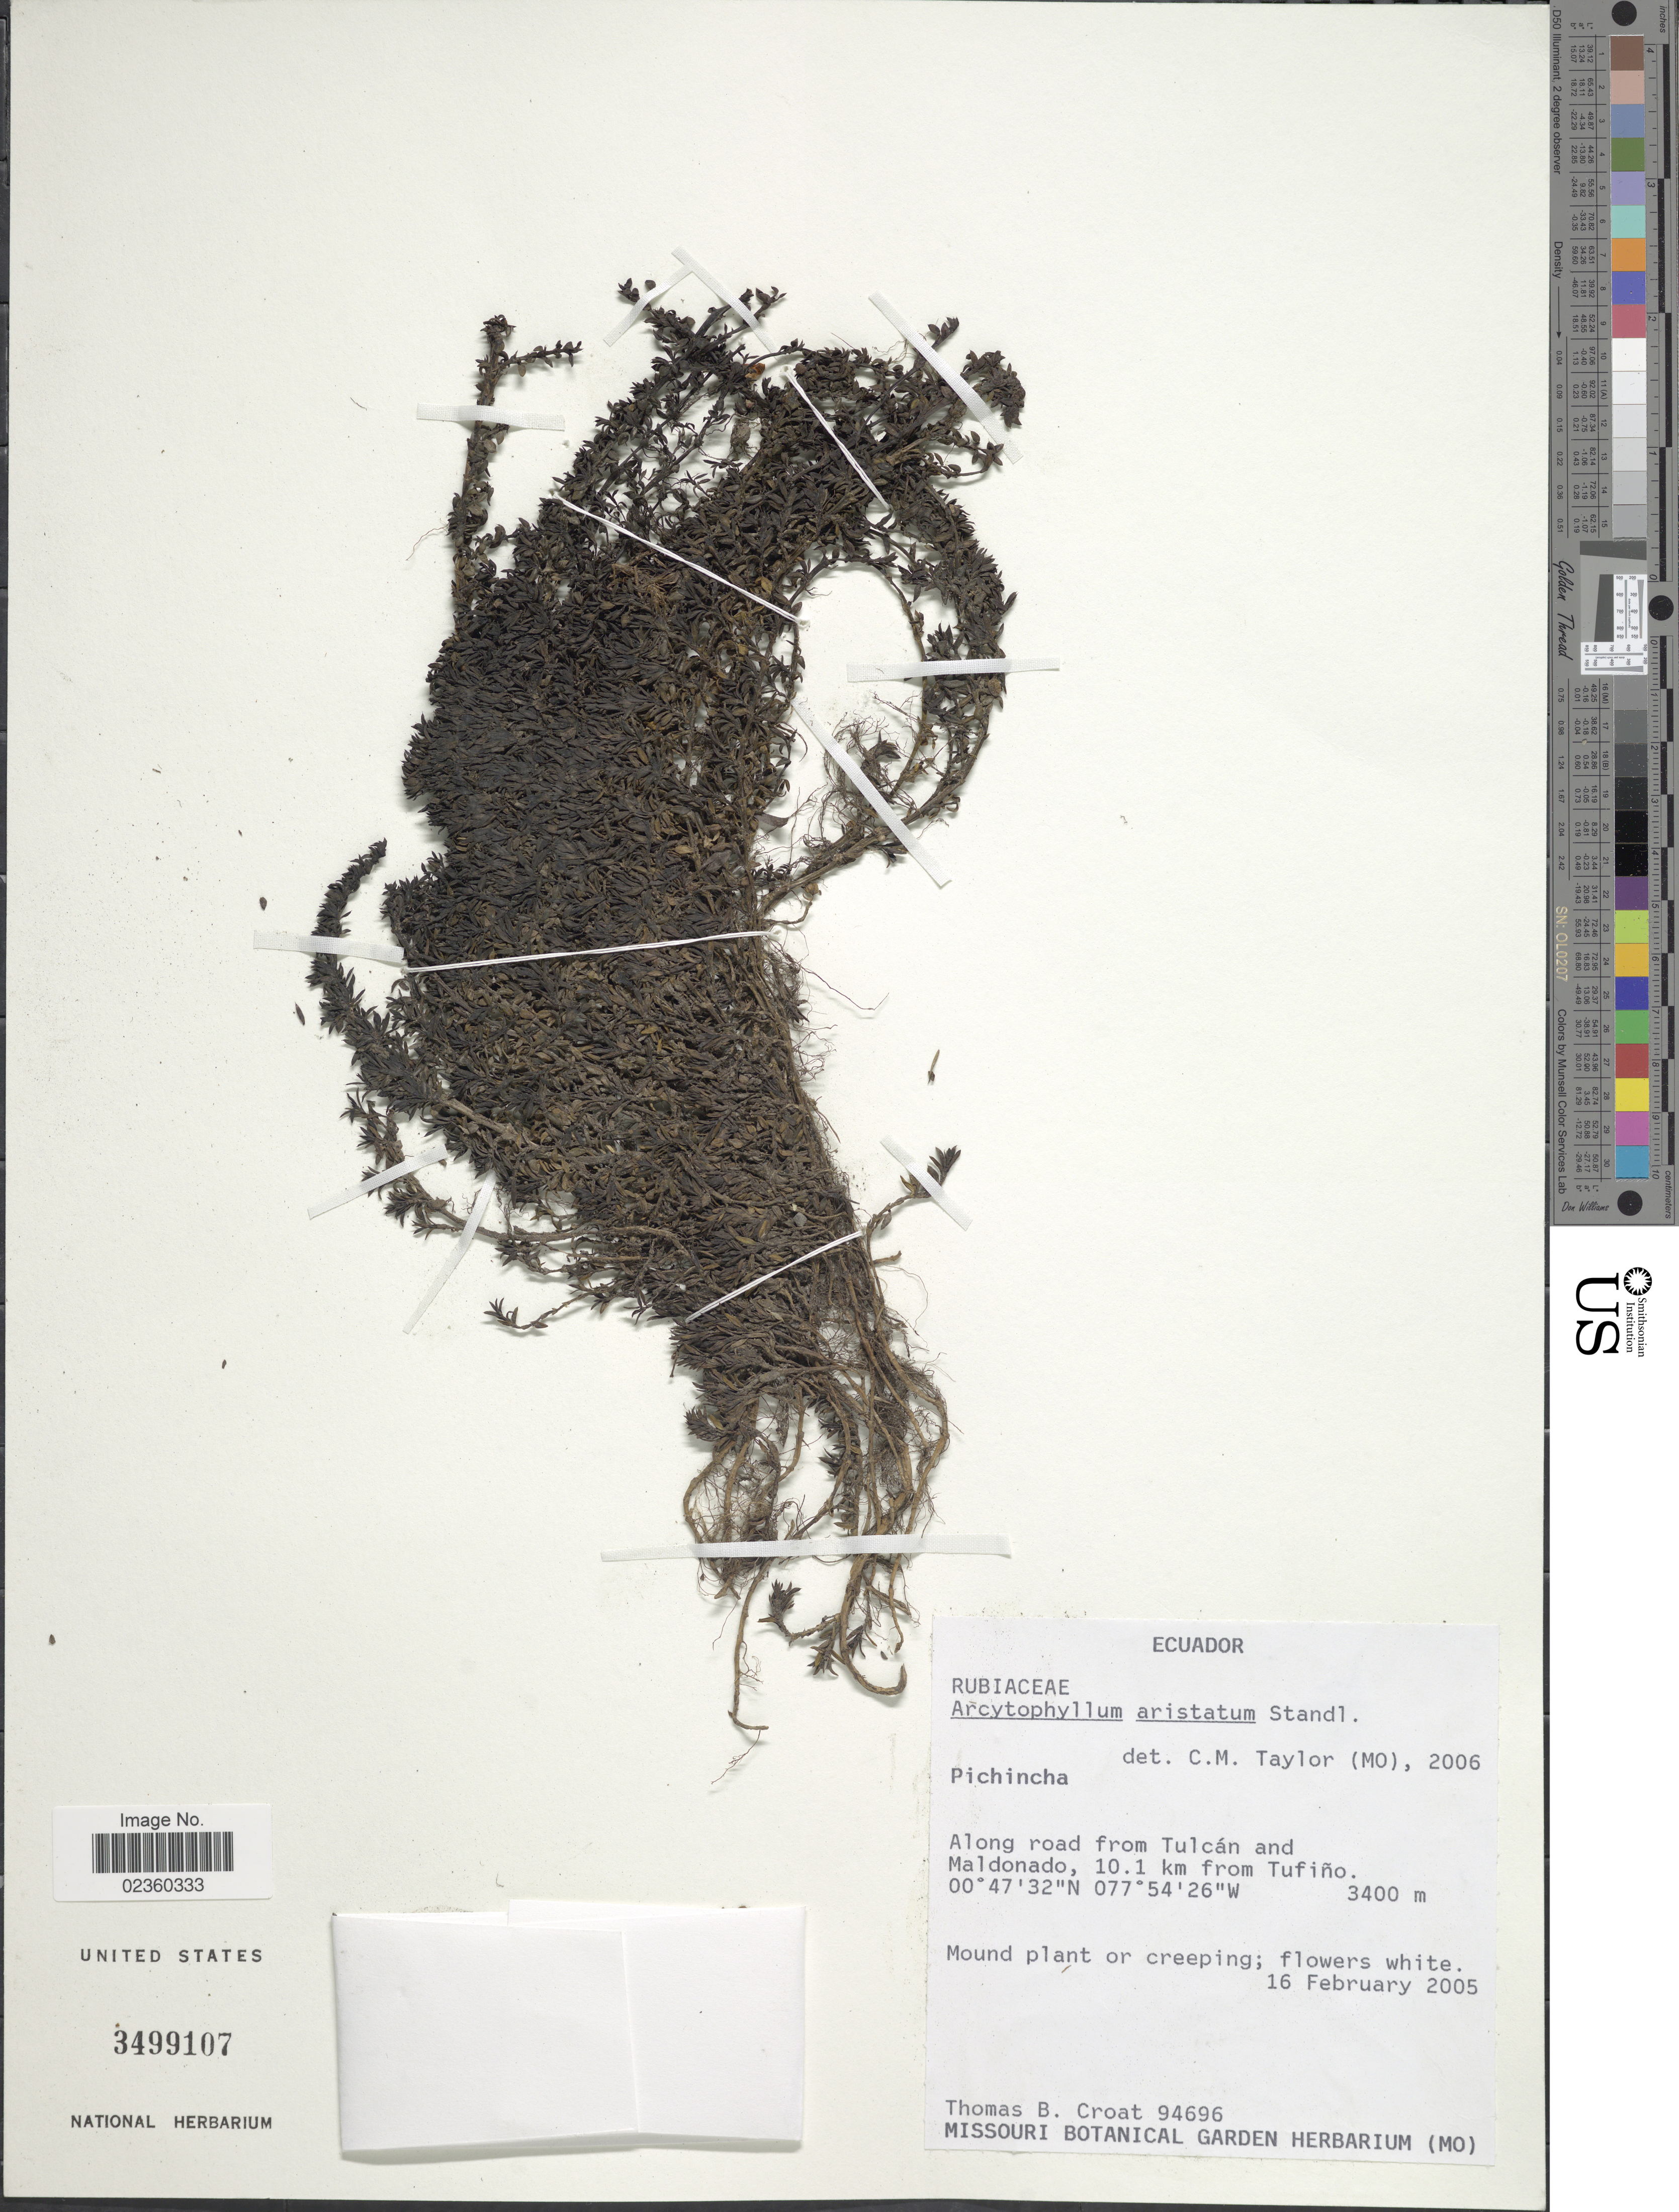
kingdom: Plantae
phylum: Tracheophyta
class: Magnoliopsida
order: Gentianales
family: Rubiaceae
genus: Arcytophyllum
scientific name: Arcytophyllum aristatum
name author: Standl.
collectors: T. B. Croat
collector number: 94696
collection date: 2005-02-16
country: Ecuador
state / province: Pichincha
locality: Along road from Tulcán and Maldonado, 10.1 km from Tufiño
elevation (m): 3400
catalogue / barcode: US 3499107